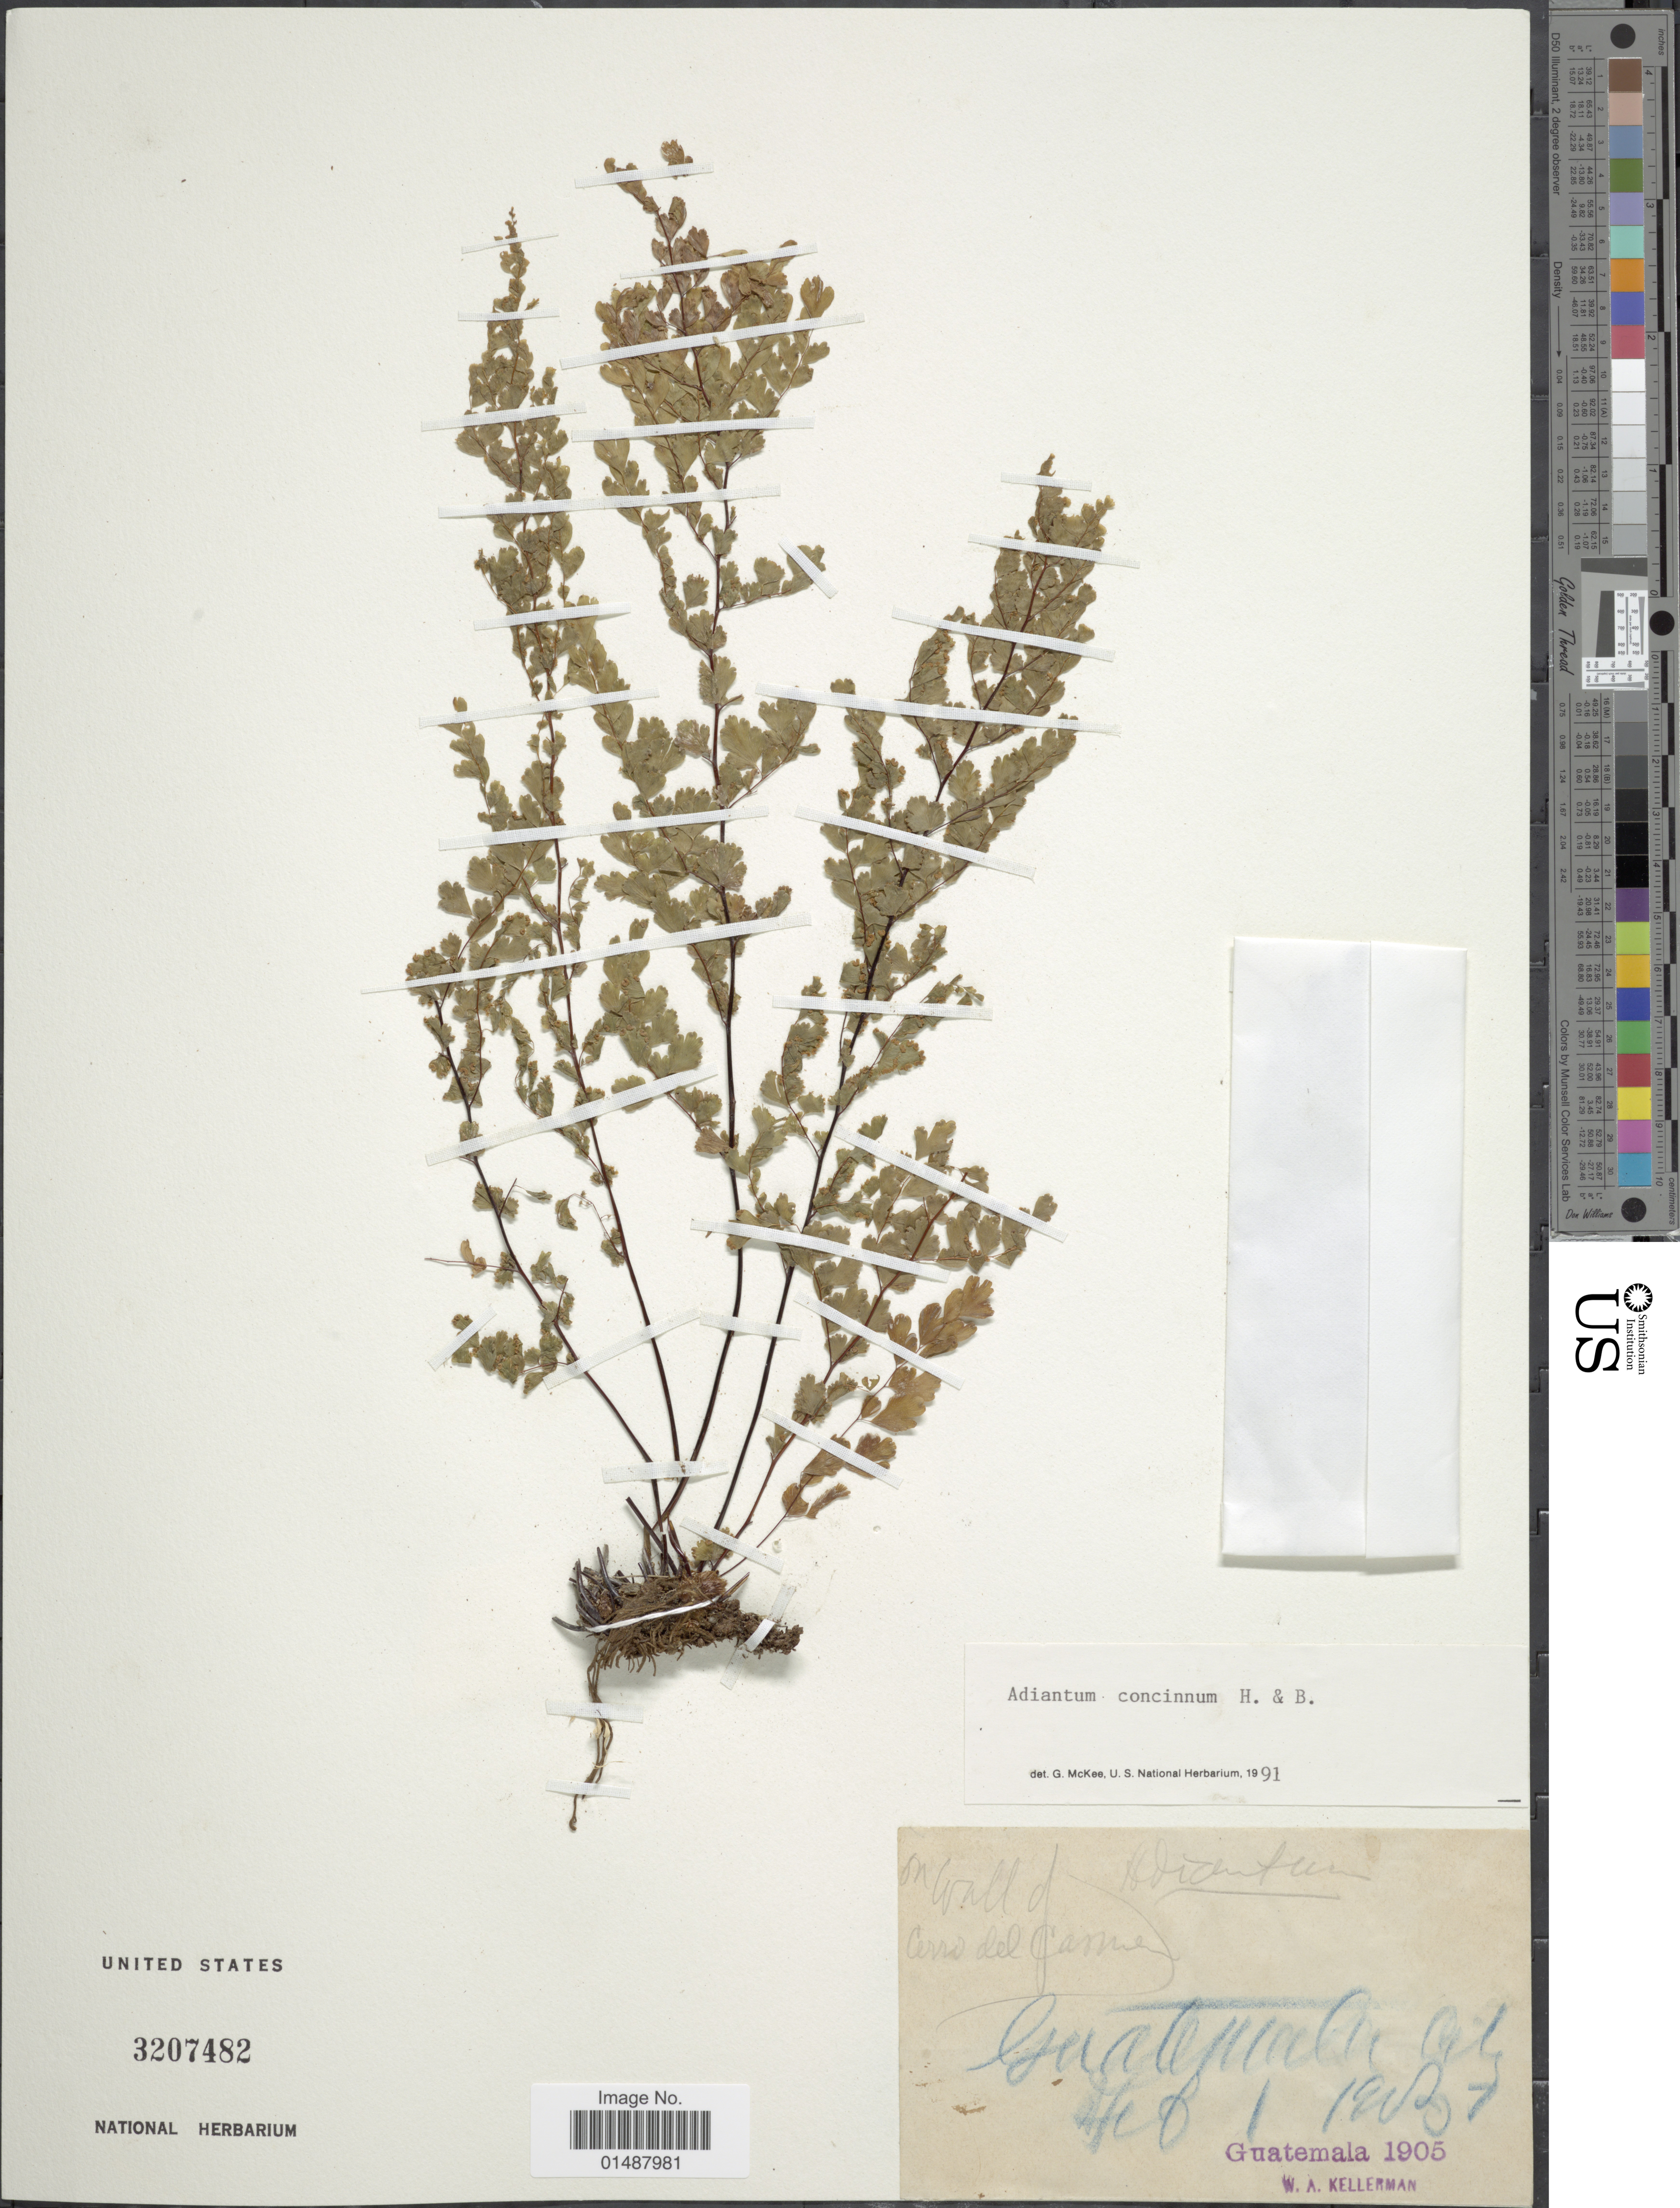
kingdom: Plantae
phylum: Tracheophyta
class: Polypodiopsida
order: Polypodiales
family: Pteridaceae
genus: Adiantum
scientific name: Adiantum concinnum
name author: Humb. & Bonpl. ex Willd.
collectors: W. A. Kellerman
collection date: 1905-02-01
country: Guatemala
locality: On Wall of Cerro del Came, Guatemala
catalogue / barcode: US 3207482